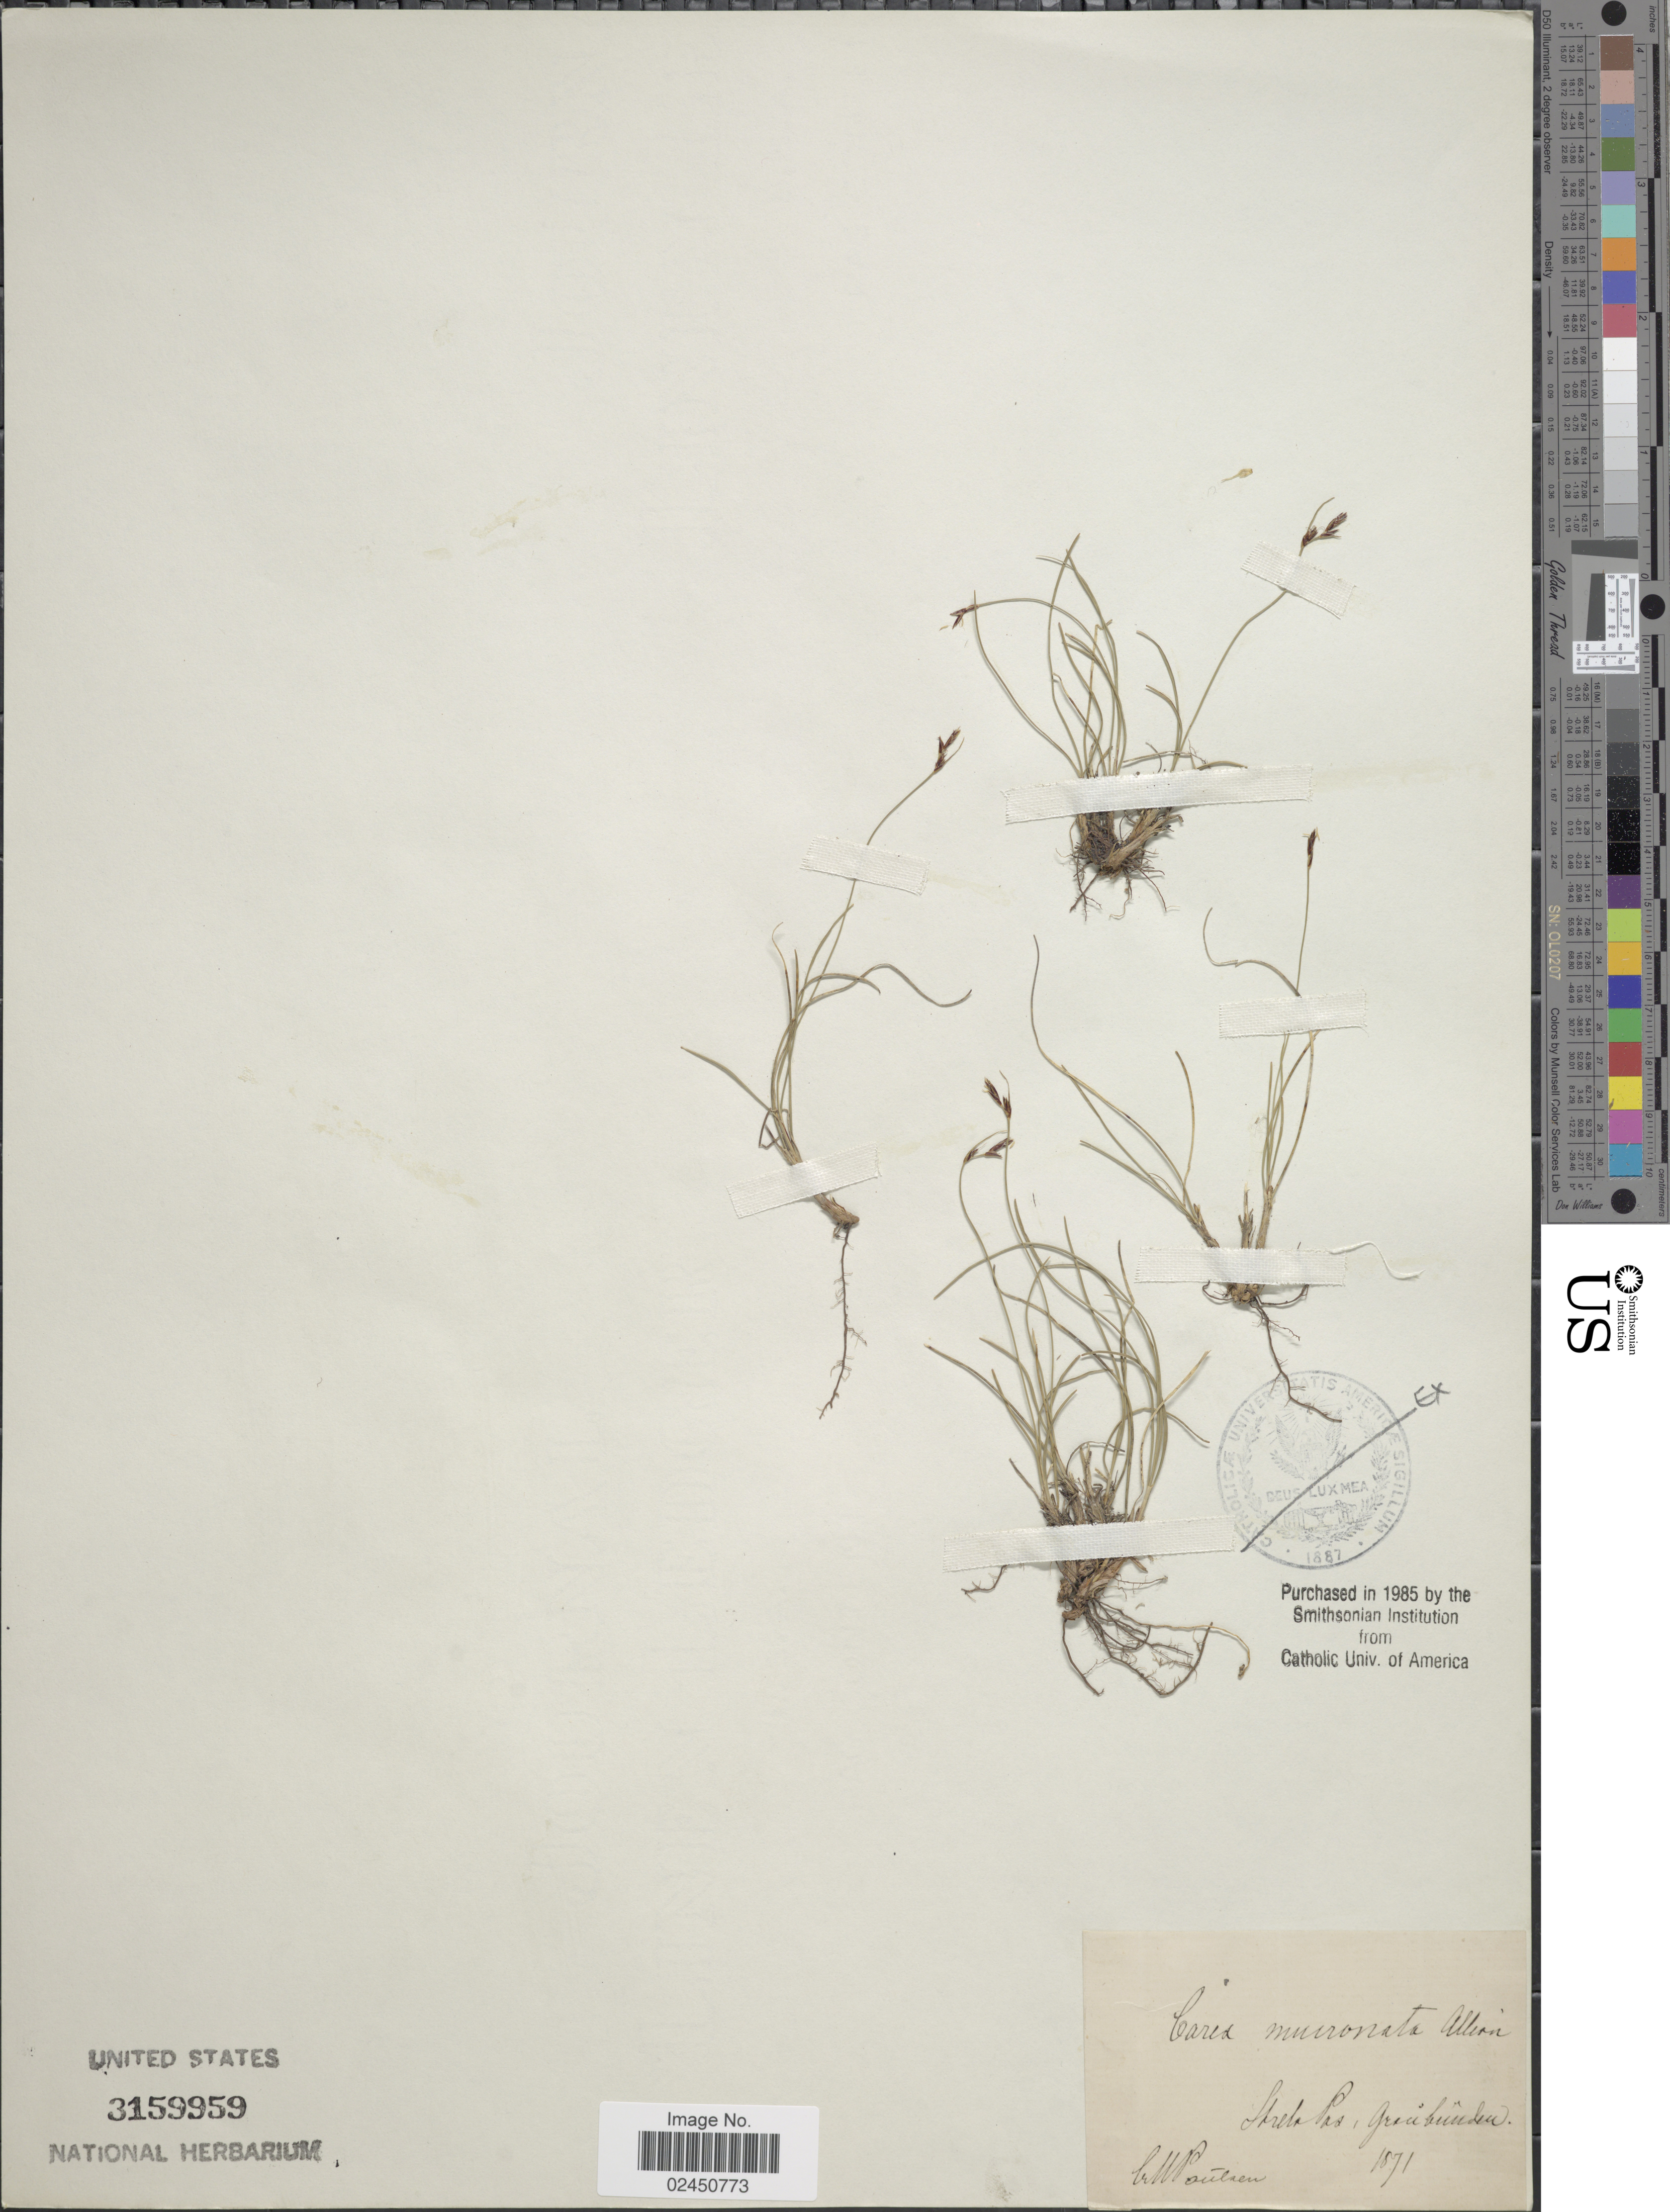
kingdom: Plantae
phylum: Tracheophyta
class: Liliopsida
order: Poales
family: Cyperaceae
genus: Carex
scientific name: Carex mucronata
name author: All.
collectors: C. Poulsen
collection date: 1871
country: Switzerland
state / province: Graubunden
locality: Strela Pas, Graubunden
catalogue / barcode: US 3159959